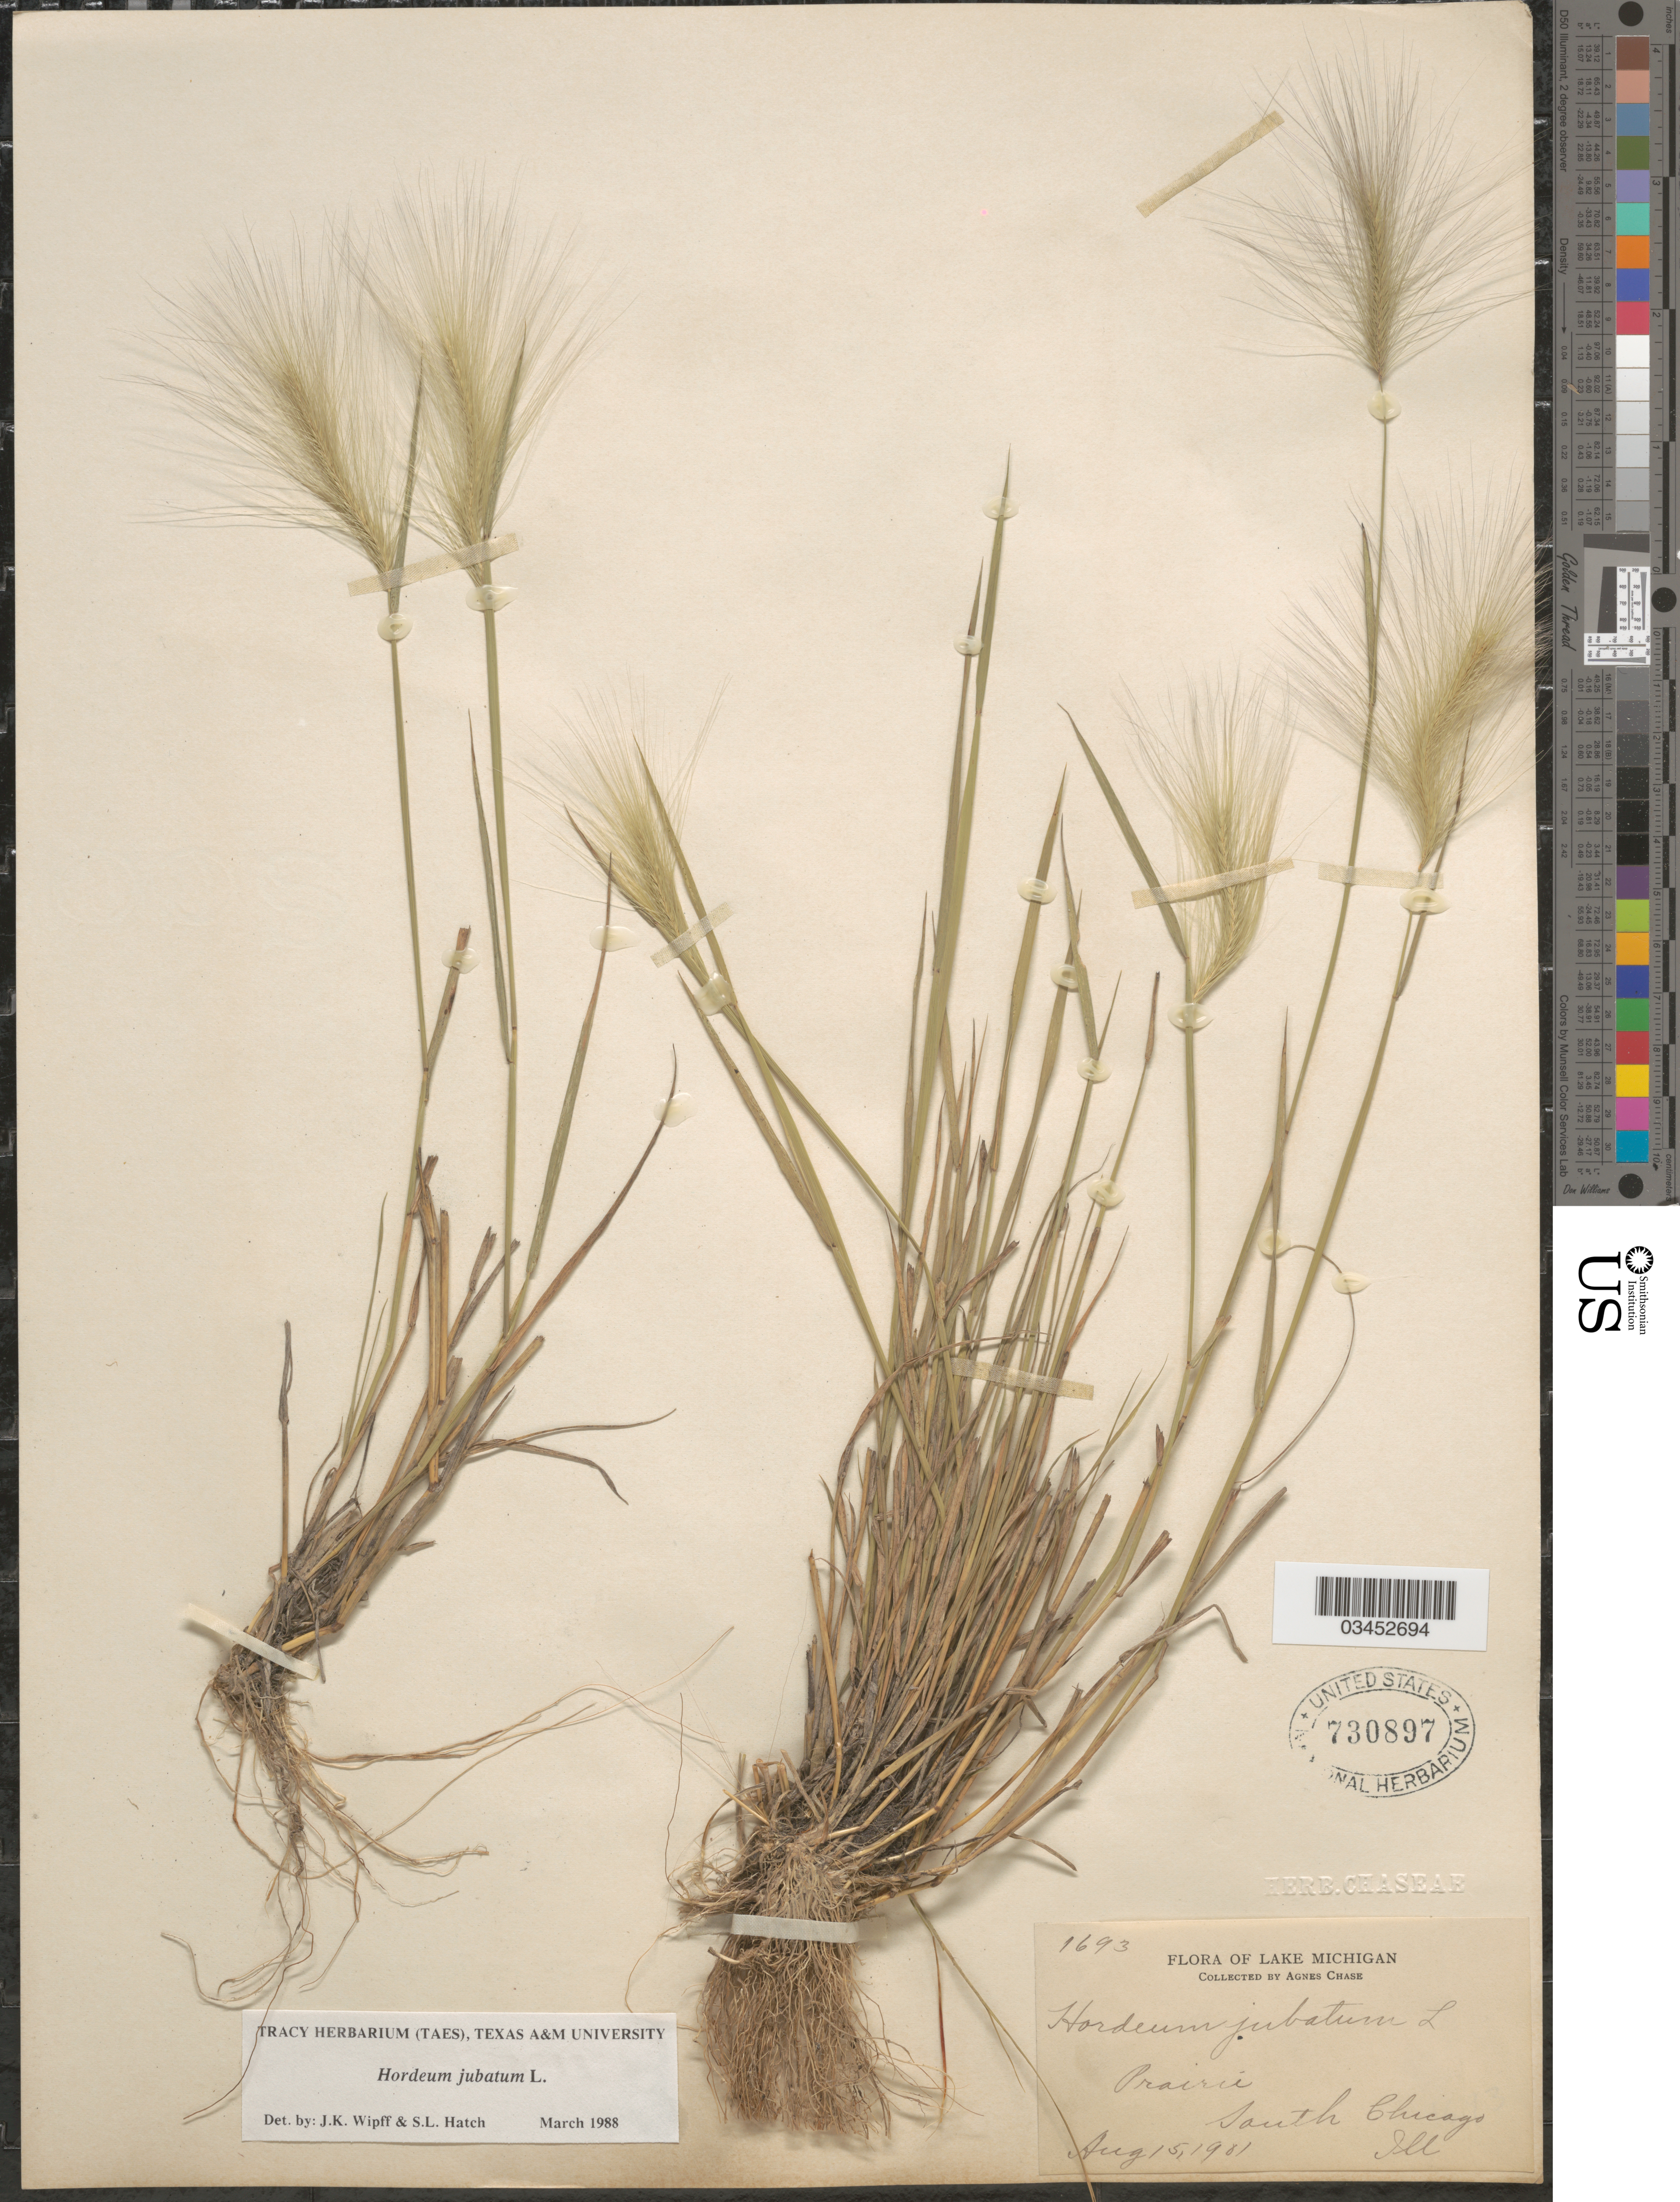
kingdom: Plantae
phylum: Tracheophyta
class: Liliopsida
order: Poales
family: Poaceae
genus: Hordeum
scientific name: Hordeum jubatum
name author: L.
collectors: A. Chase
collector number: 1693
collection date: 1901-08-15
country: United States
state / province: Illinois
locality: Lake Michigan. Prairie. South Chicago.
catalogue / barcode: US 730897